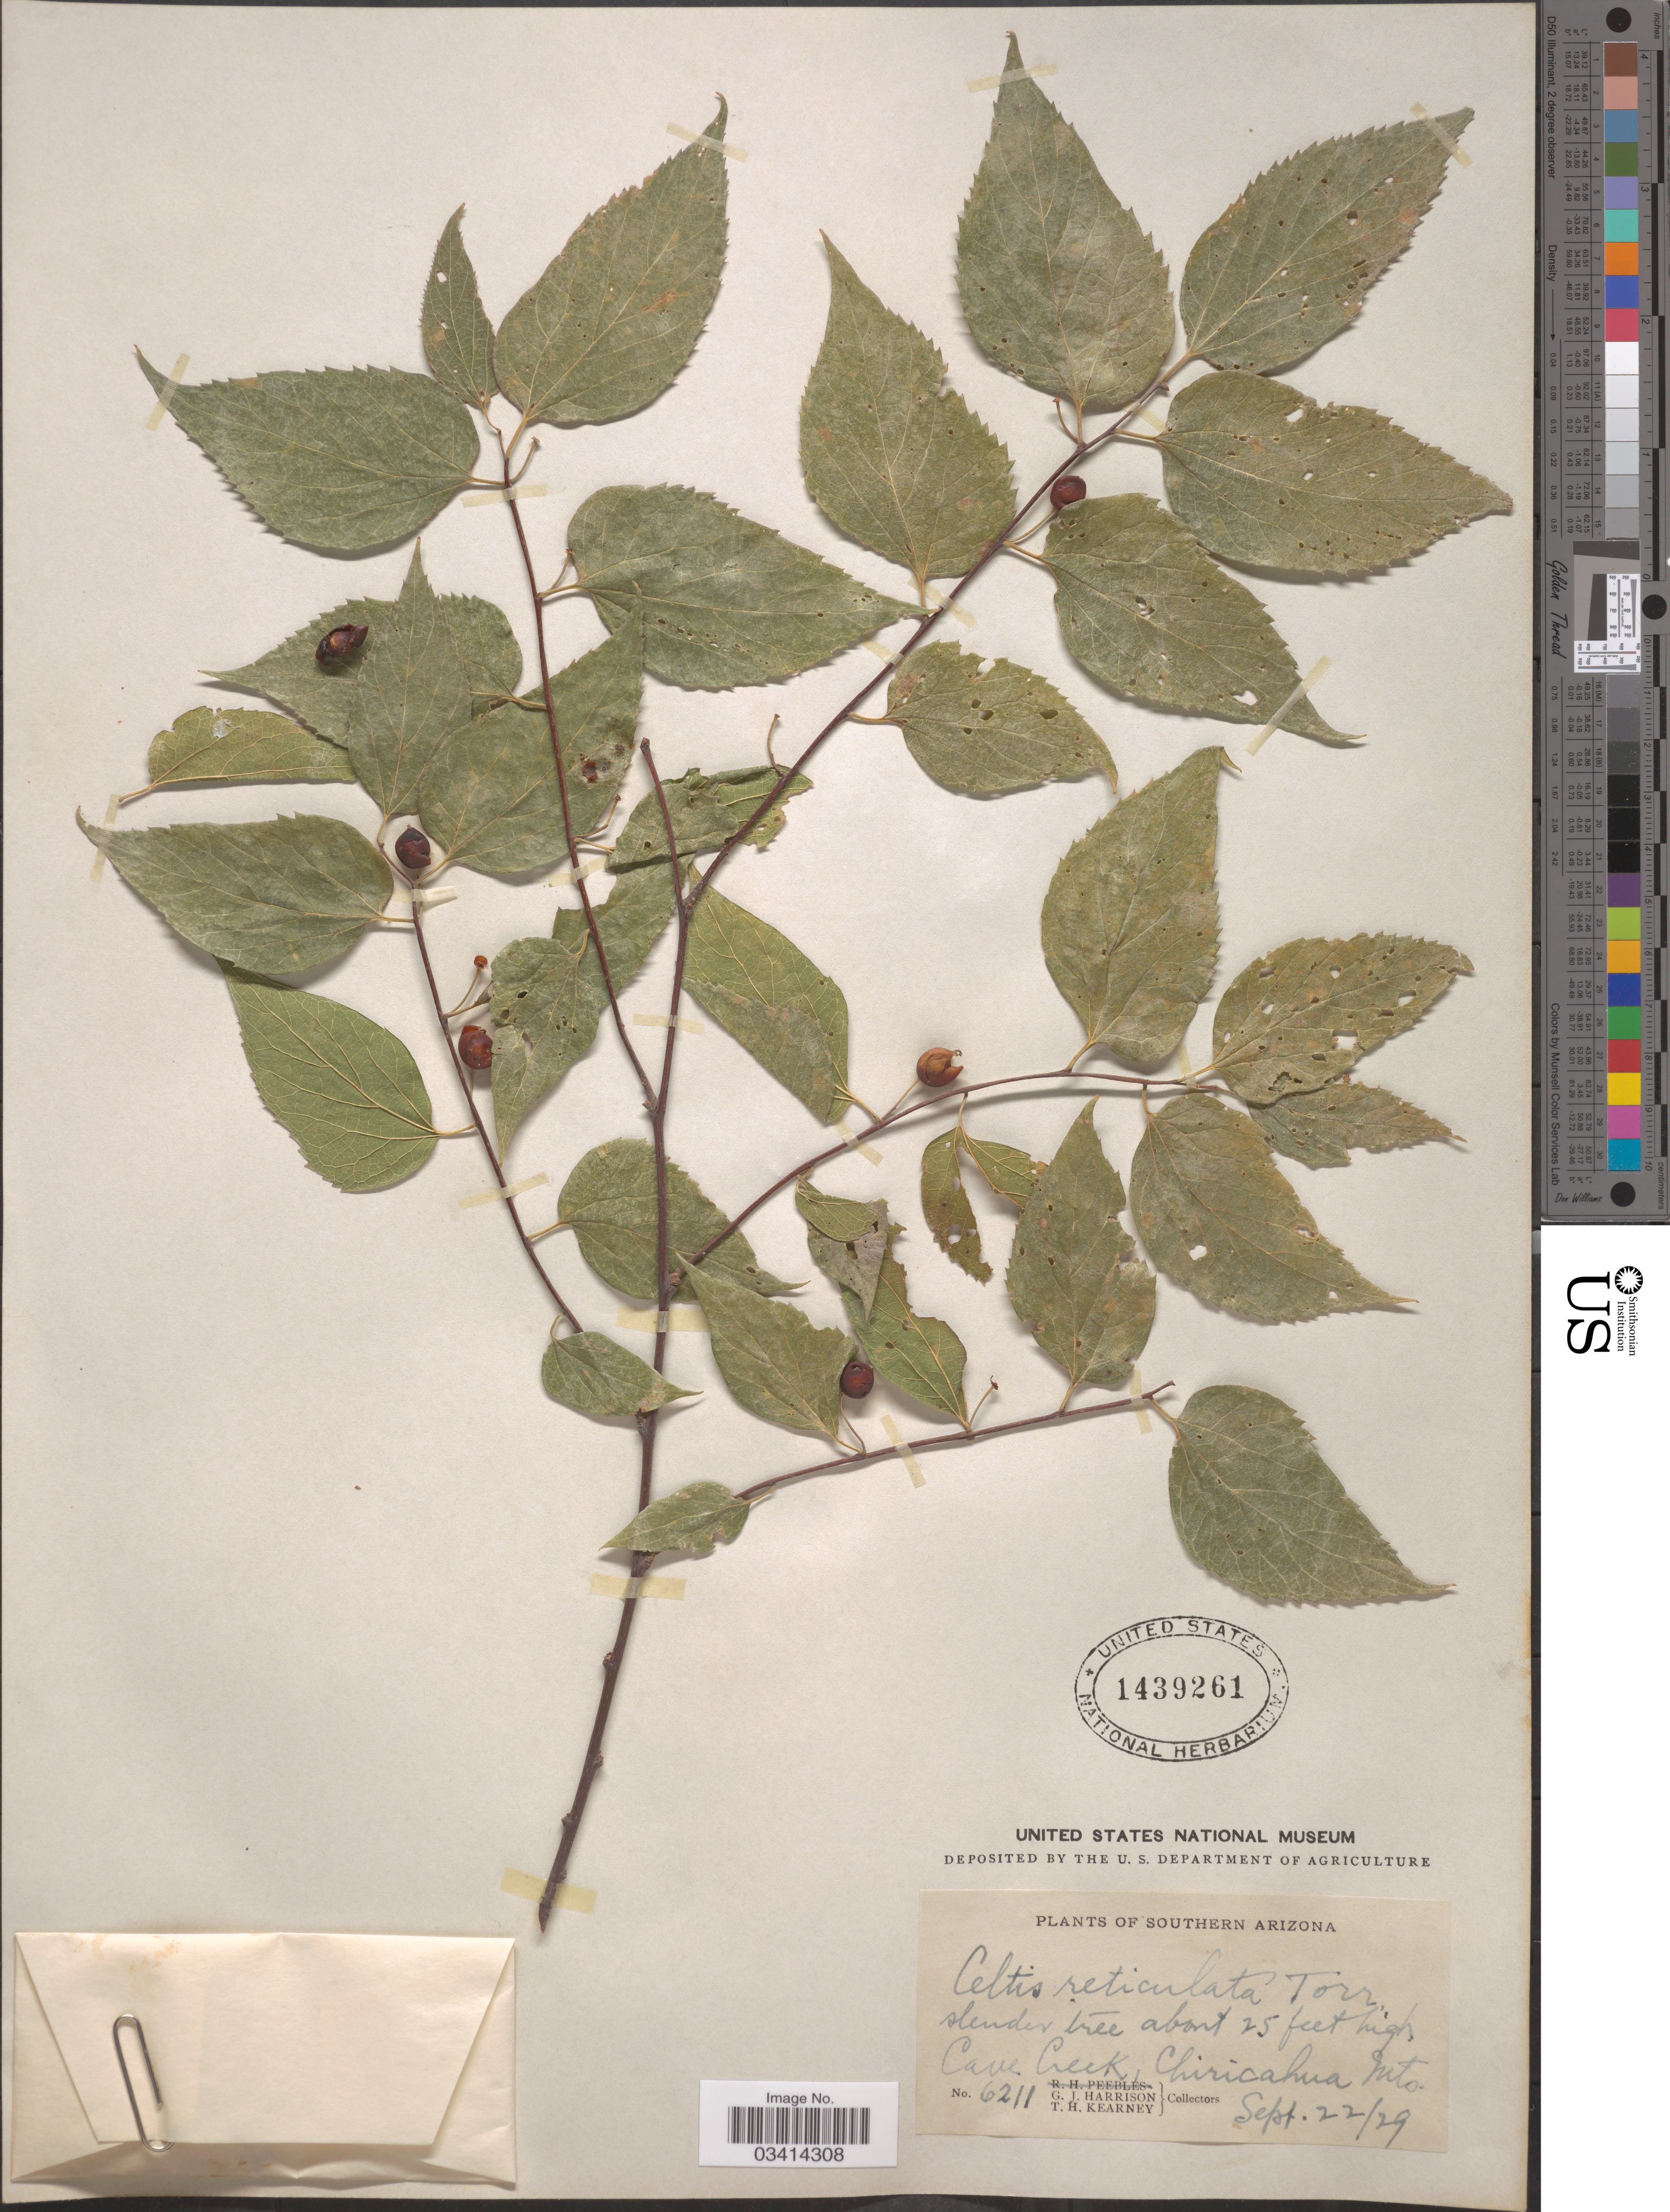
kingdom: Plantae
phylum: Tracheophyta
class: Magnoliopsida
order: Rosales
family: Cannabaceae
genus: Celtis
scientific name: Celtis reticulata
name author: Torr.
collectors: G. J. Harrison & T. H. Kearney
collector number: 6211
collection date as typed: Transcribed d/m/y: 22/9/29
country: United States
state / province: Arizona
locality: Southern Arizona. Cave Creek, Chiricahua Mts.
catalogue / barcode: US 1439261